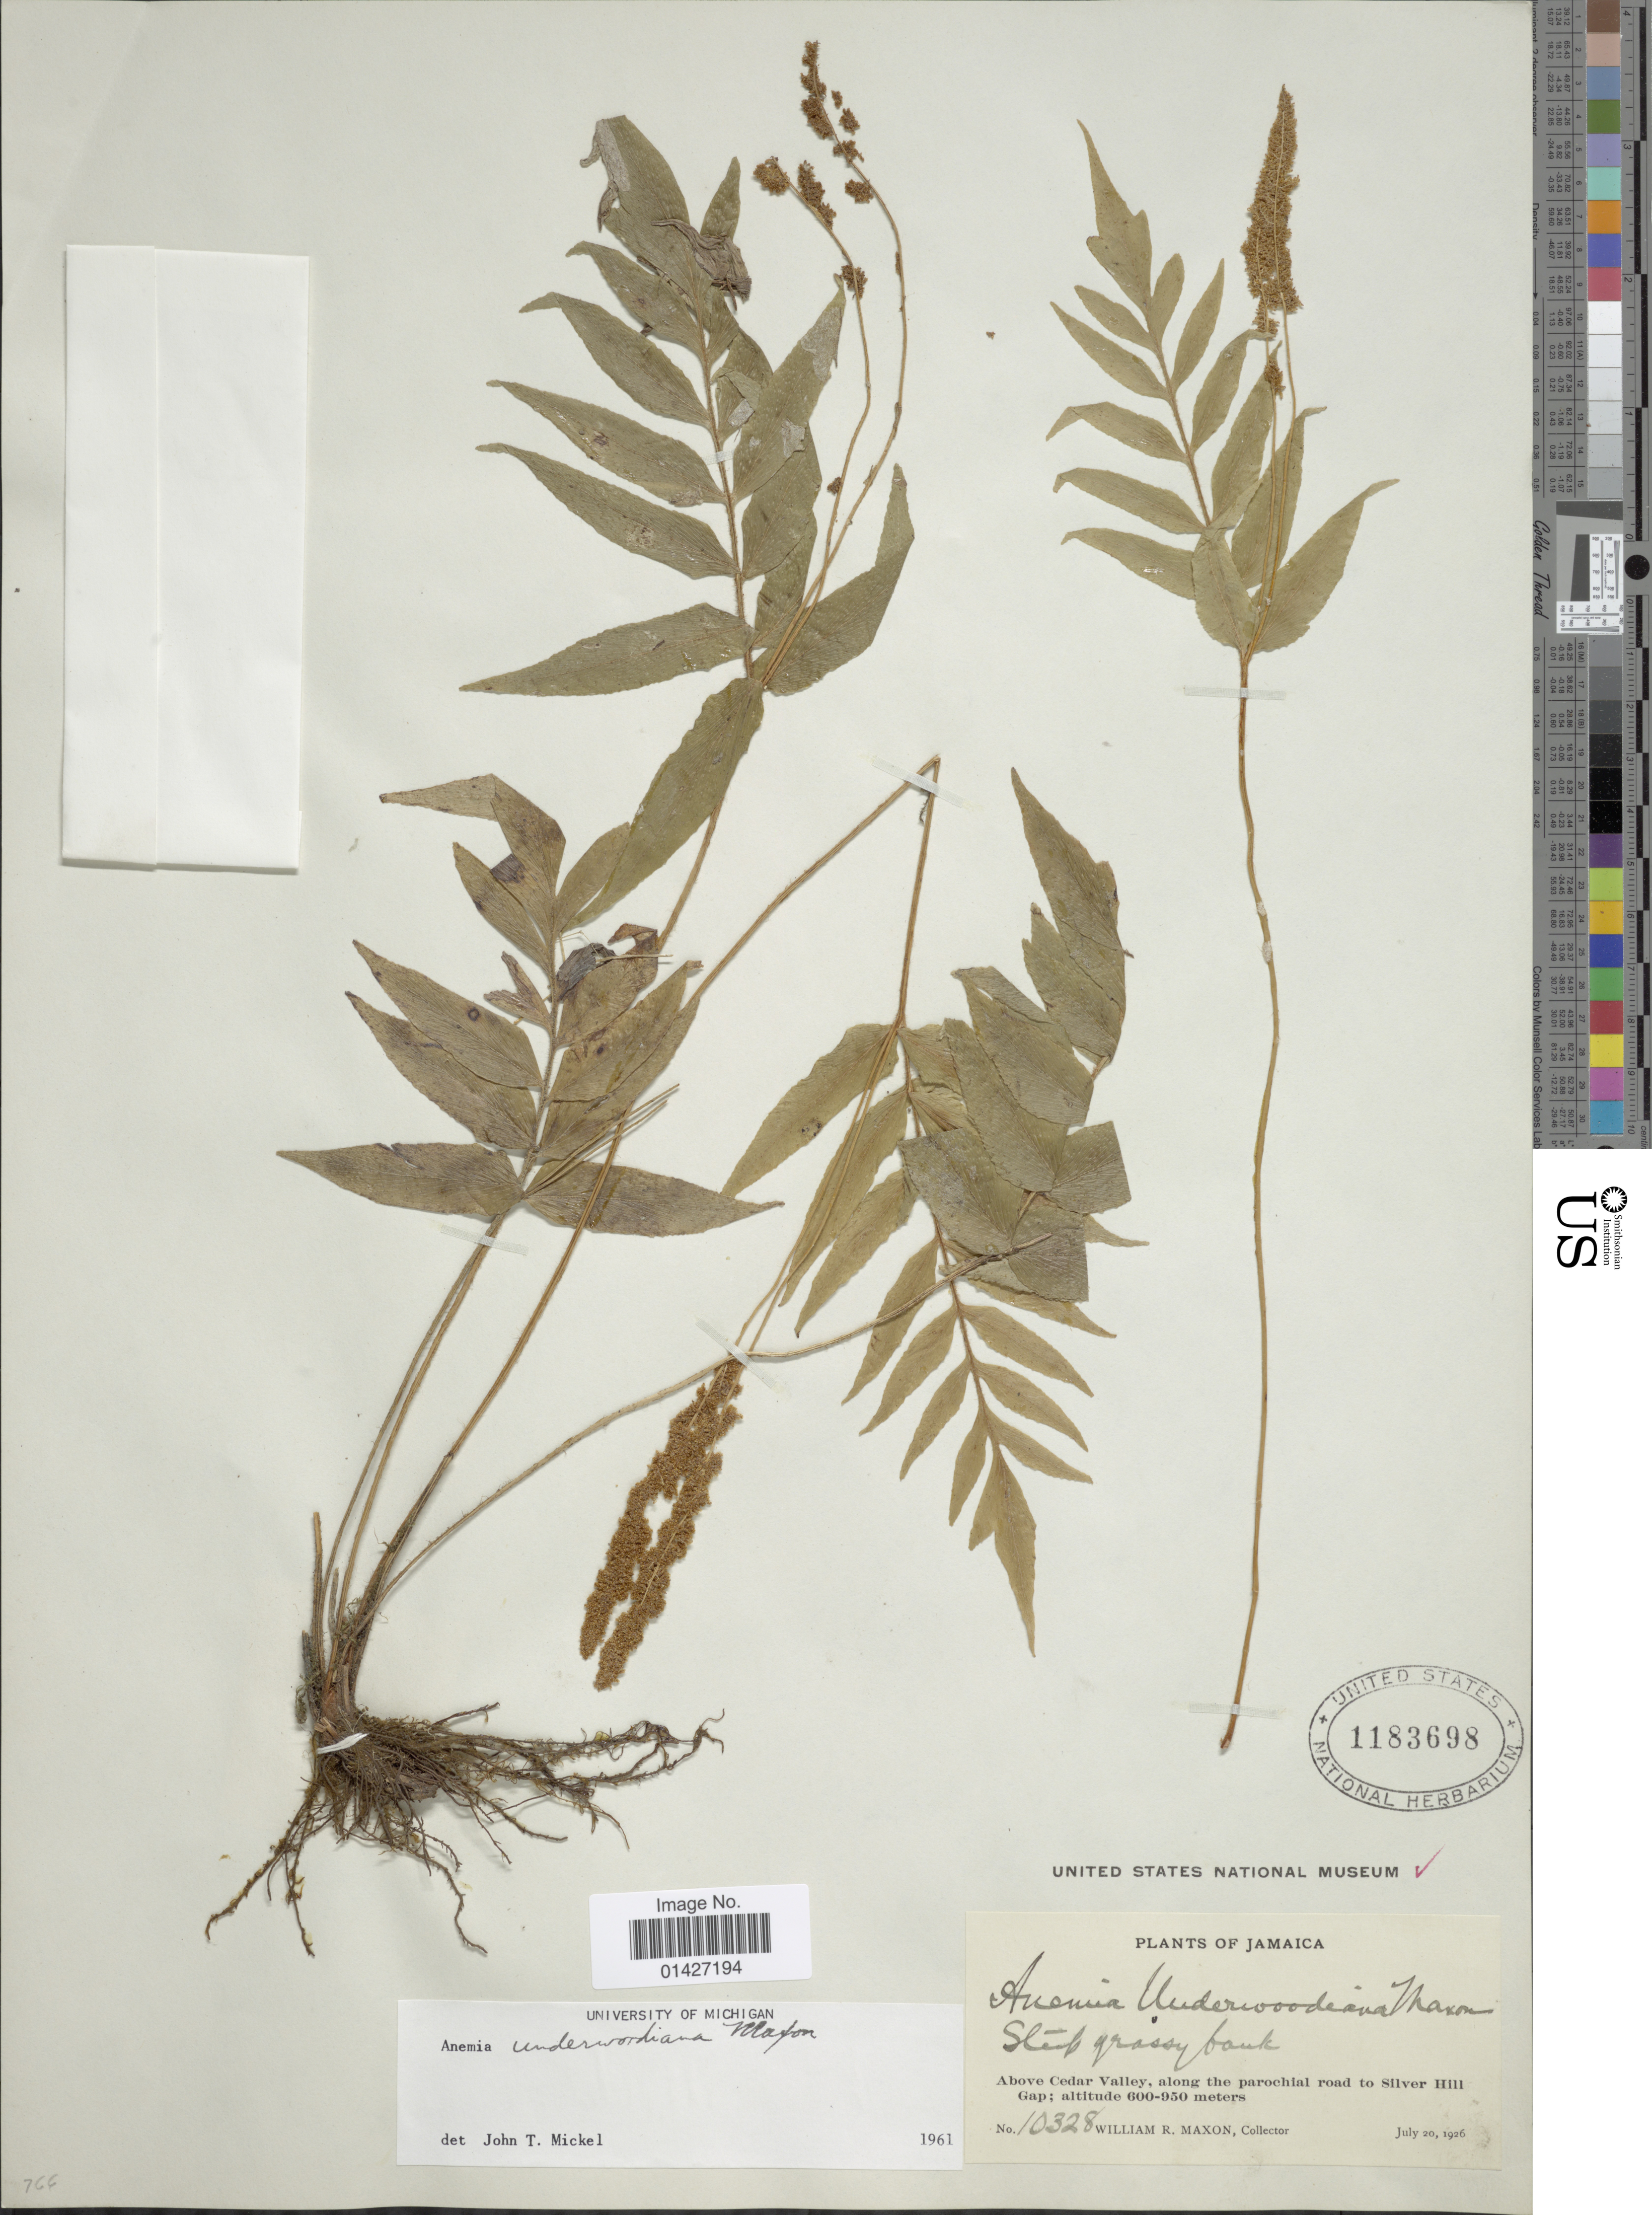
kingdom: Plantae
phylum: Tracheophyta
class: Polypodiopsida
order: Schizaeales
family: Anemiaceae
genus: Anemia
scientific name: Anemia underwoodiana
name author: Maxon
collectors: W. R. Maxon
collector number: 10328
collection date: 1926-07-20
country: Jamaica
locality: Steep grassy bank. Above Cedar Valley, along the parochial road to Silver Hill Gap.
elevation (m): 600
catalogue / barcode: US 1183698